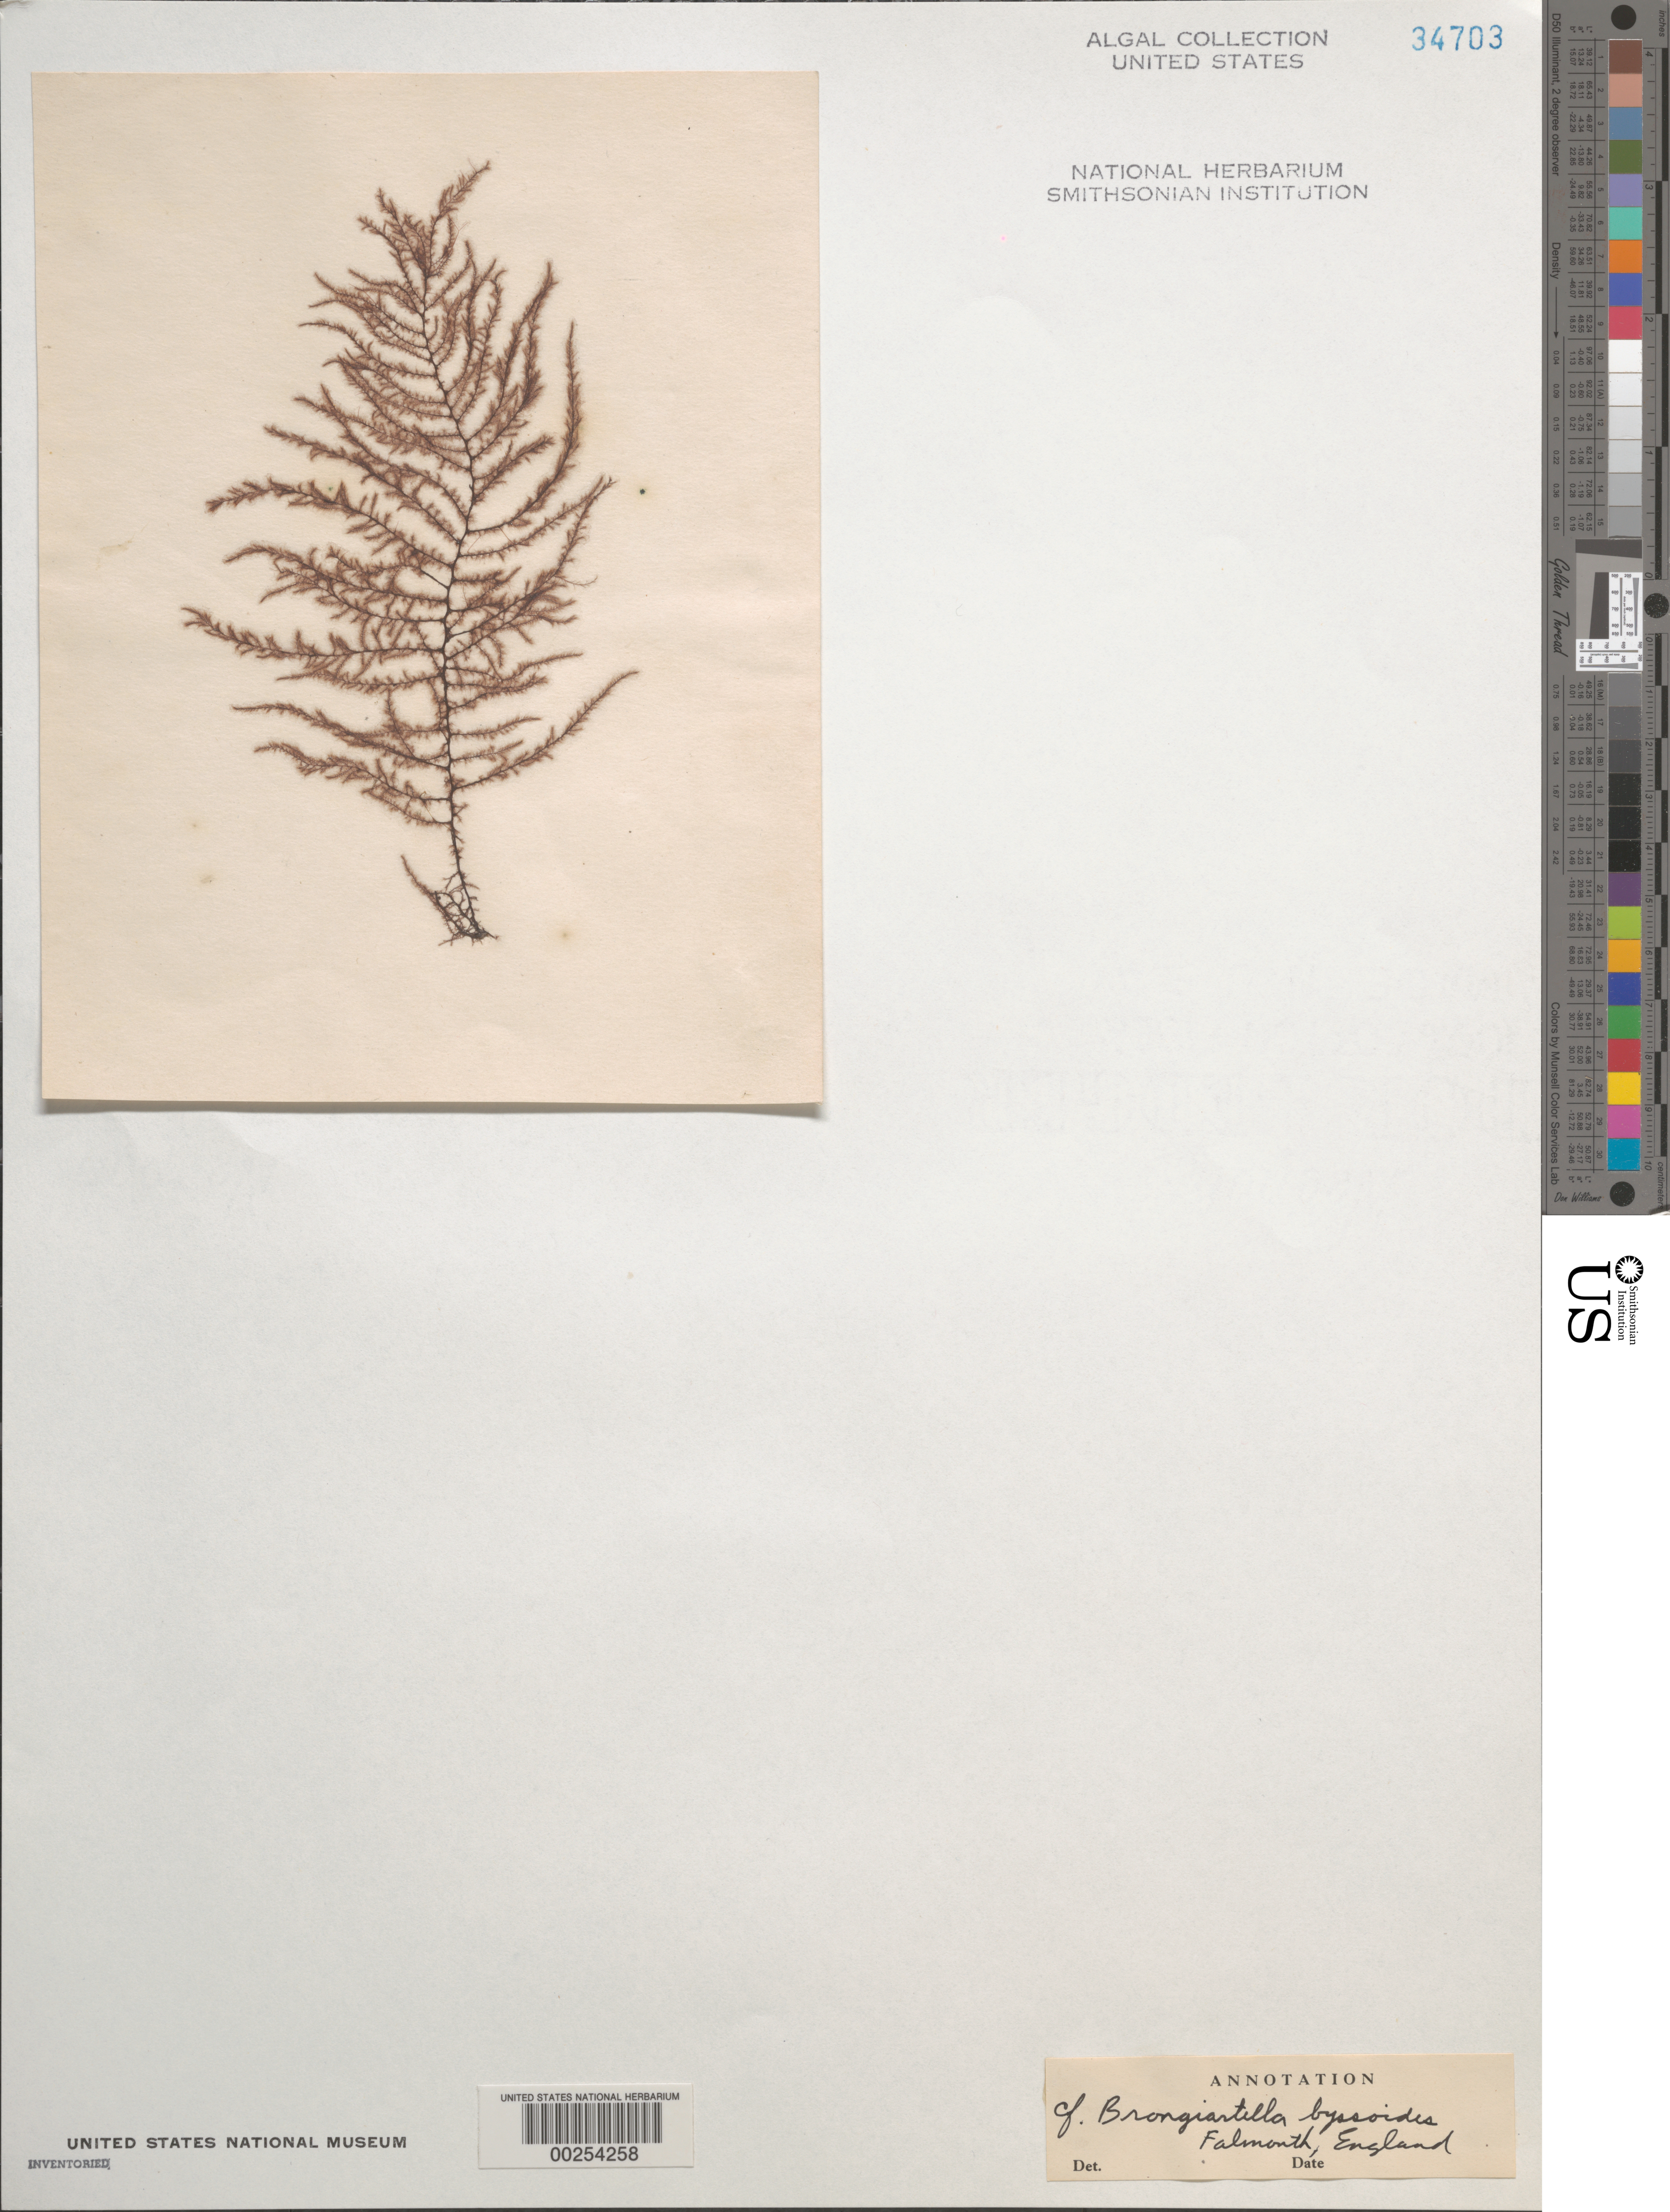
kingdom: Plantae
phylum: Rhodophyta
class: Florideophyceae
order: Ceramiales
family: Rhodomelaceae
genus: Brongniartella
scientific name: Brongniartella byssoides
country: United Kingdom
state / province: England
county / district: Cornwall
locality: Falmouth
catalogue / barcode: US 34703